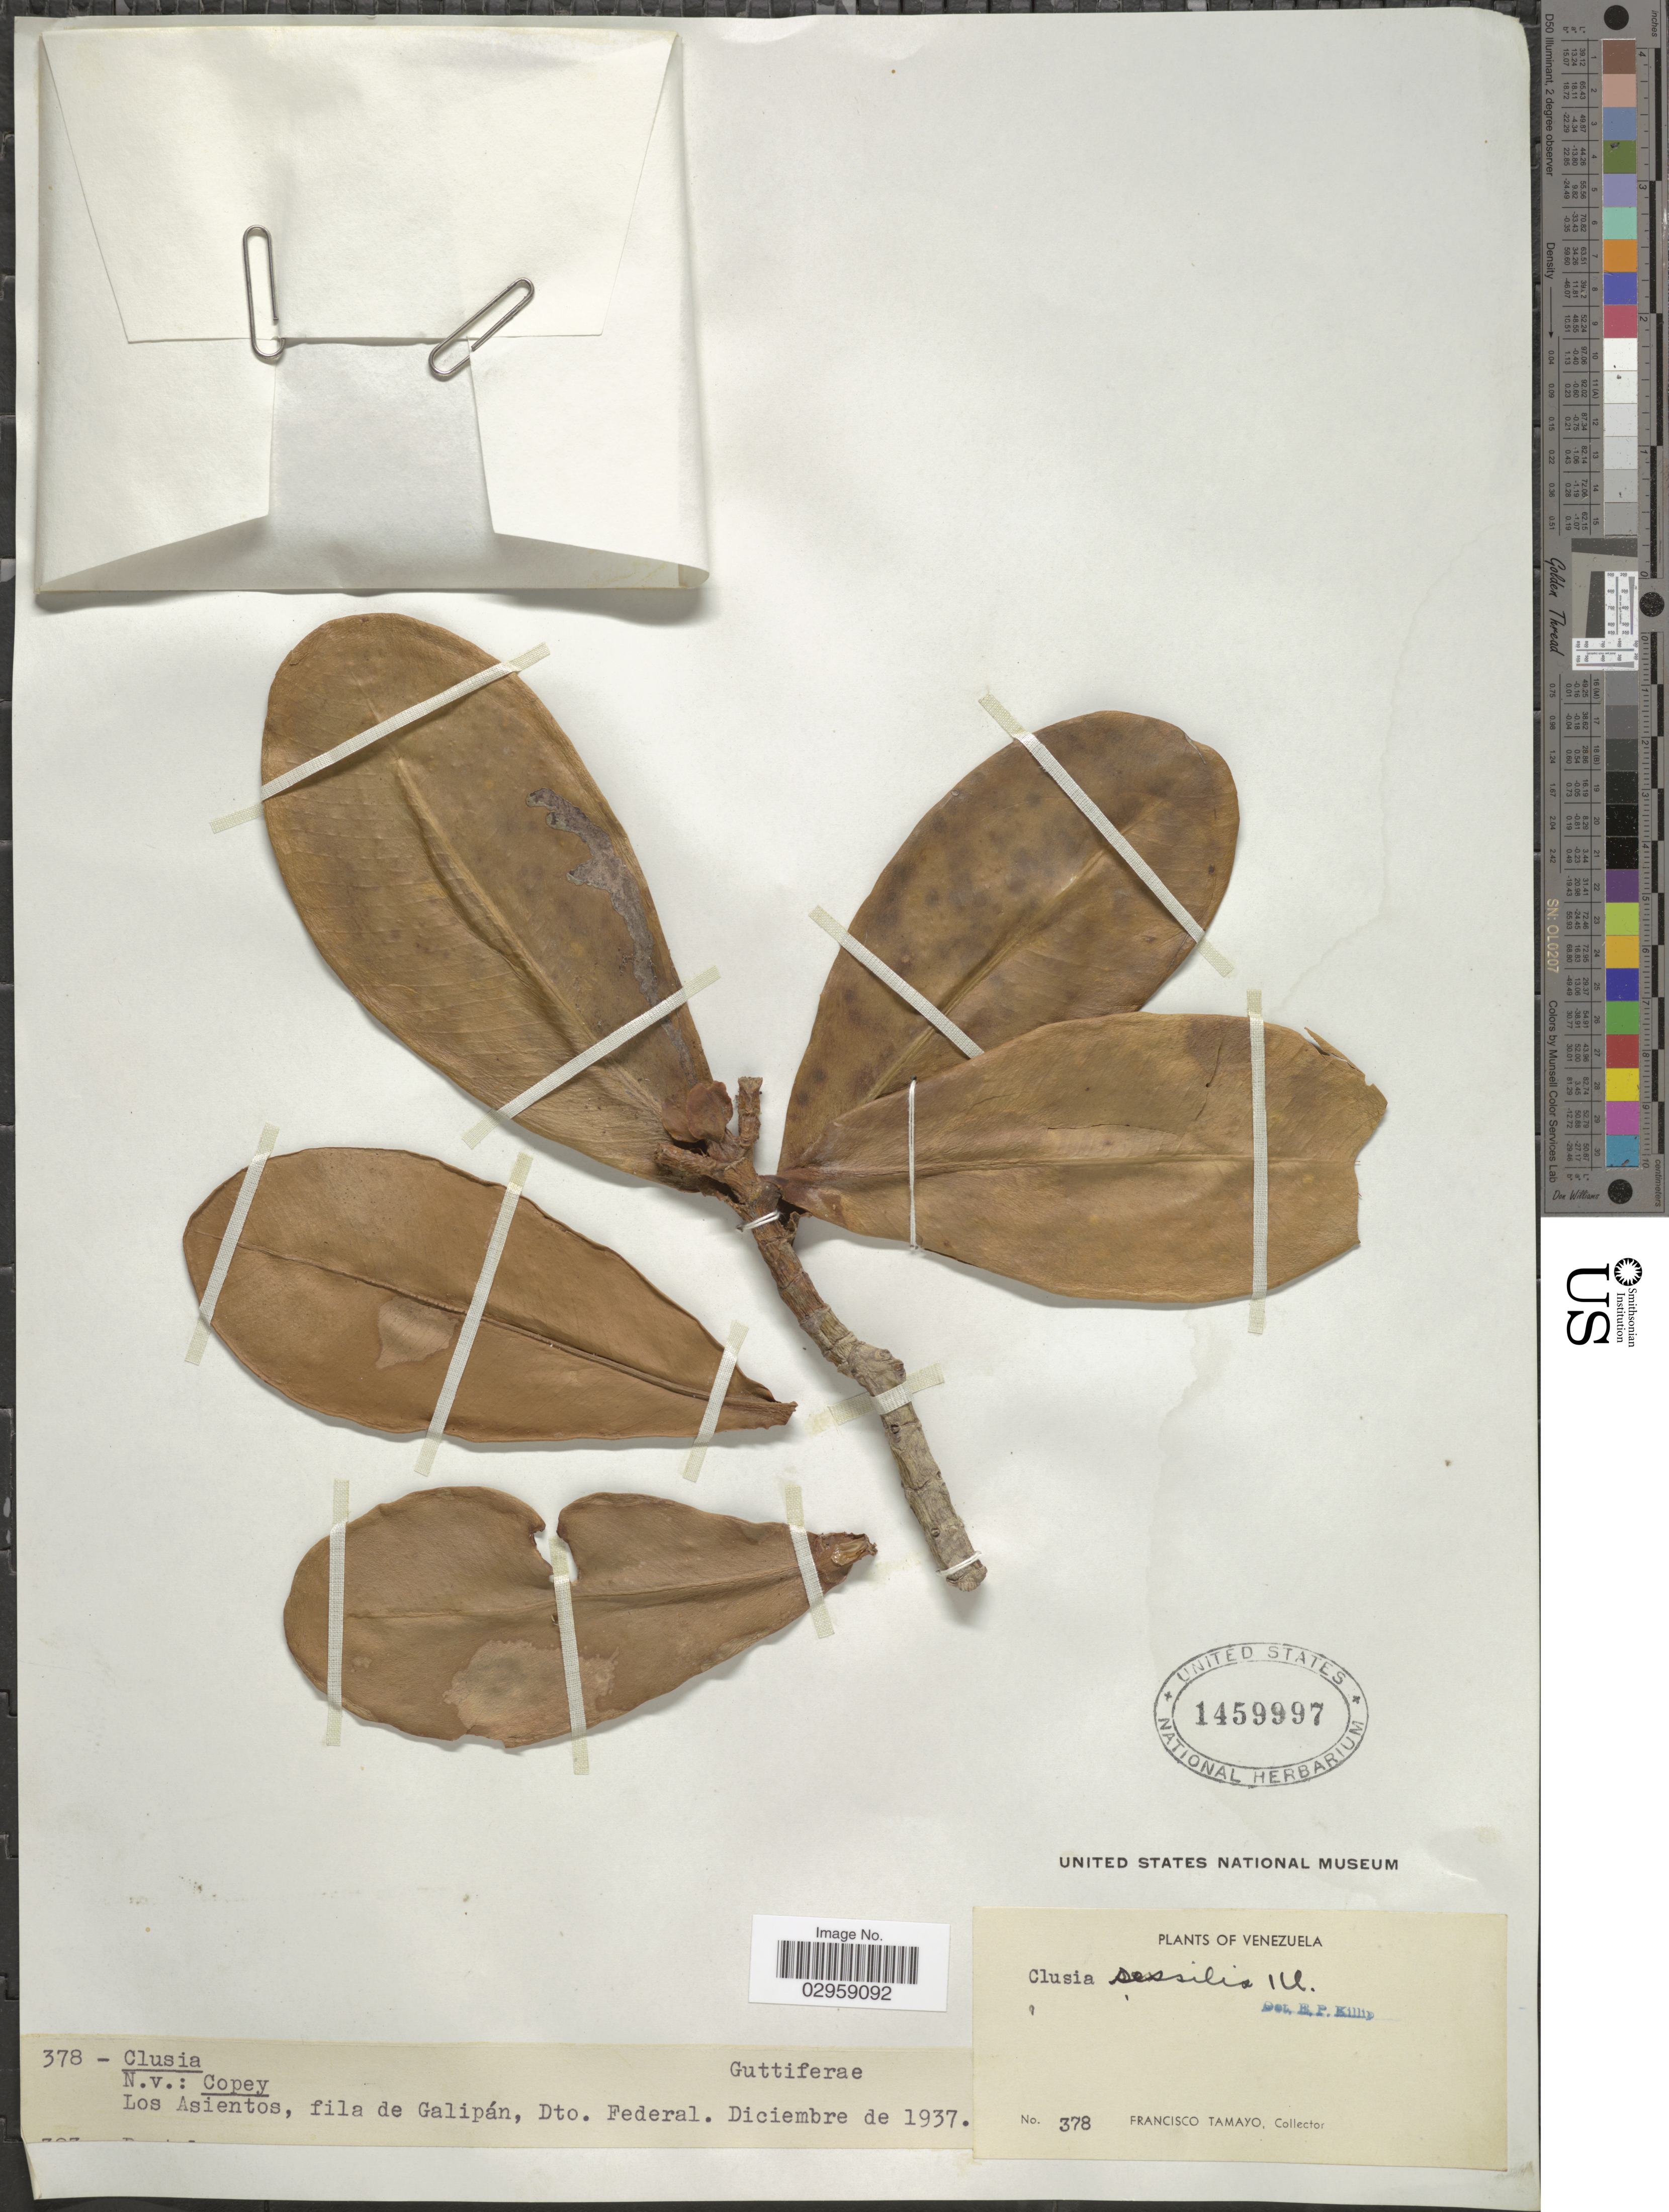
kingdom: Plantae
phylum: Tracheophyta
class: Magnoliopsida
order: Malpighiales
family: Clusiaceae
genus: Clusia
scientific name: Clusia alata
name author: Triana & Planch.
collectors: F. Tamayo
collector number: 378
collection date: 1937-12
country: Venezuela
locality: Los Asientos, fila de Galipán, Dto. Federal.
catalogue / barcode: US 1459997